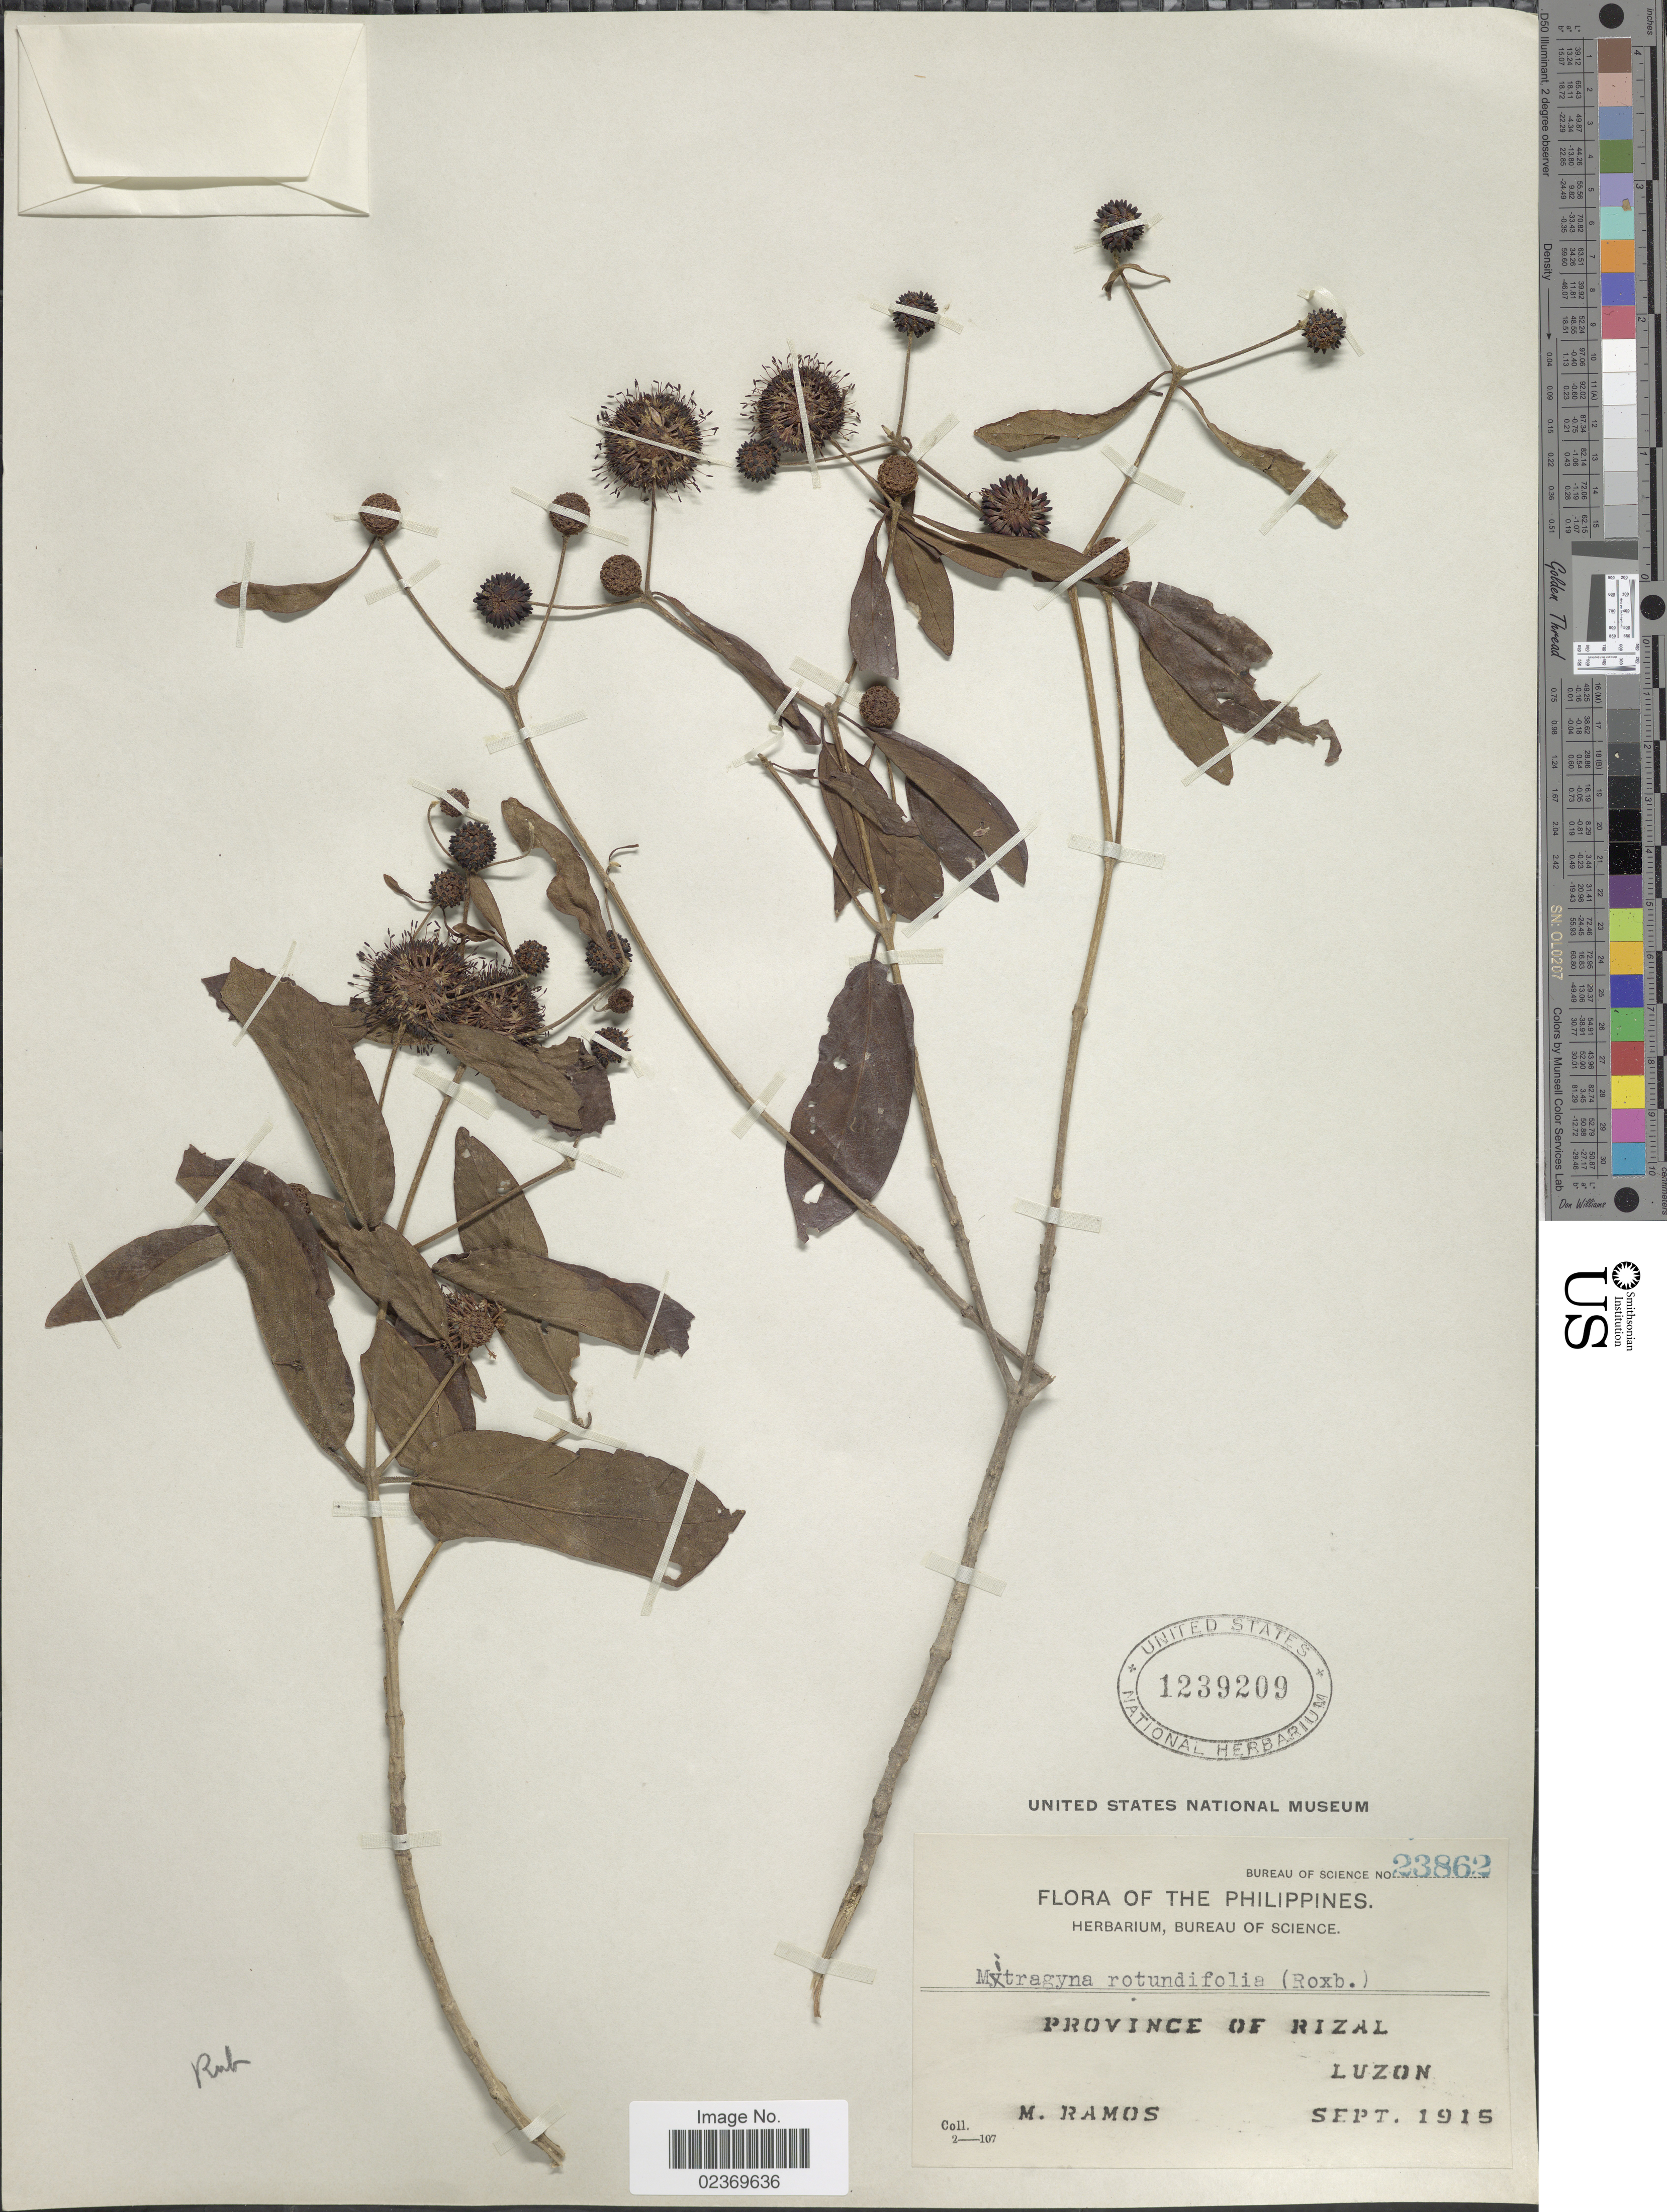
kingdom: Plantae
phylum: Tracheophyta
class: Magnoliopsida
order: Gentianales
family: Rubiaceae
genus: Mitragyna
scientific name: Mitragyna rotundifolia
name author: (Roxb.) Kuntze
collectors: M. Ramos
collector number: Bureau Of Science 23862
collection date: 1915-09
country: Philippines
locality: Province of Rizal, Luzon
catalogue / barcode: US 1239209